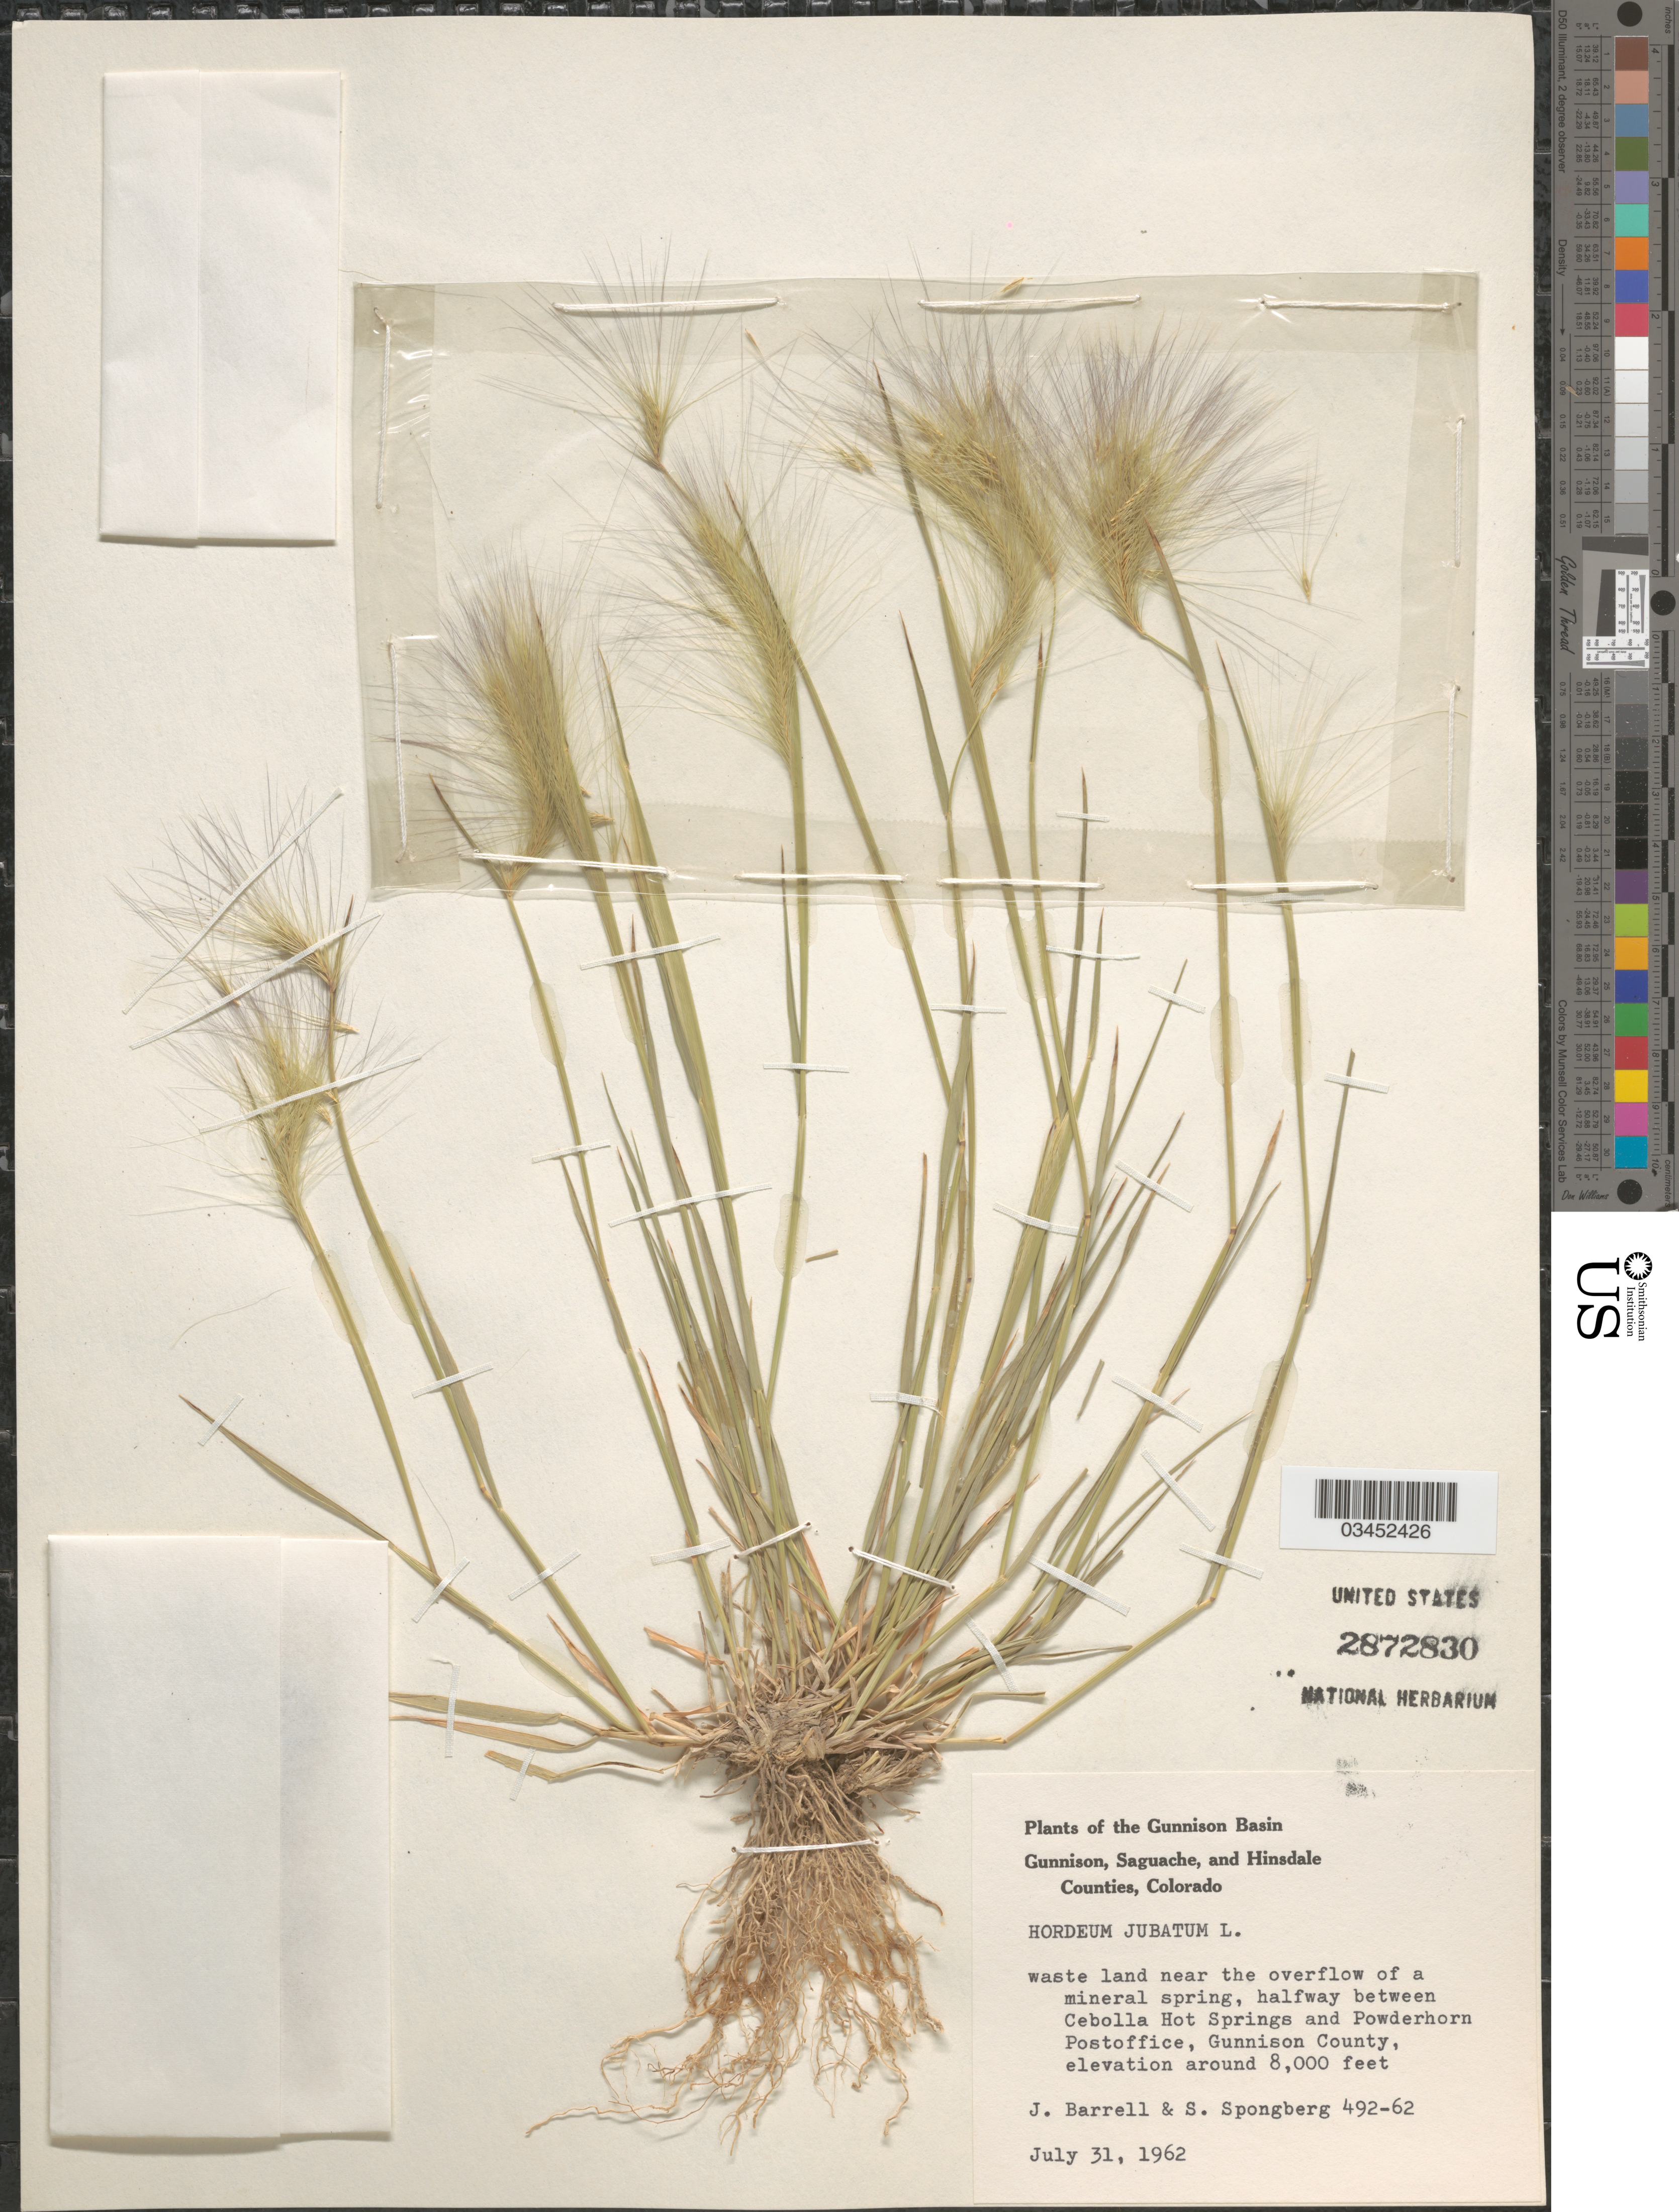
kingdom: Plantae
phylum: Tracheophyta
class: Liliopsida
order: Poales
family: Poaceae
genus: Hordeum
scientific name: Hordeum jubatum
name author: L.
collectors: J. Barrell & S. A.Spongberg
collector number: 492-62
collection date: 1962-07-31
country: United States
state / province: Colorado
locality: Gunnison Basin. Waste land near the overflow of a mineral spring, halfway between Cebolla Hot Springs and Powderhorn Postoffice, Gunnison County.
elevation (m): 2438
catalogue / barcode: US 2872830